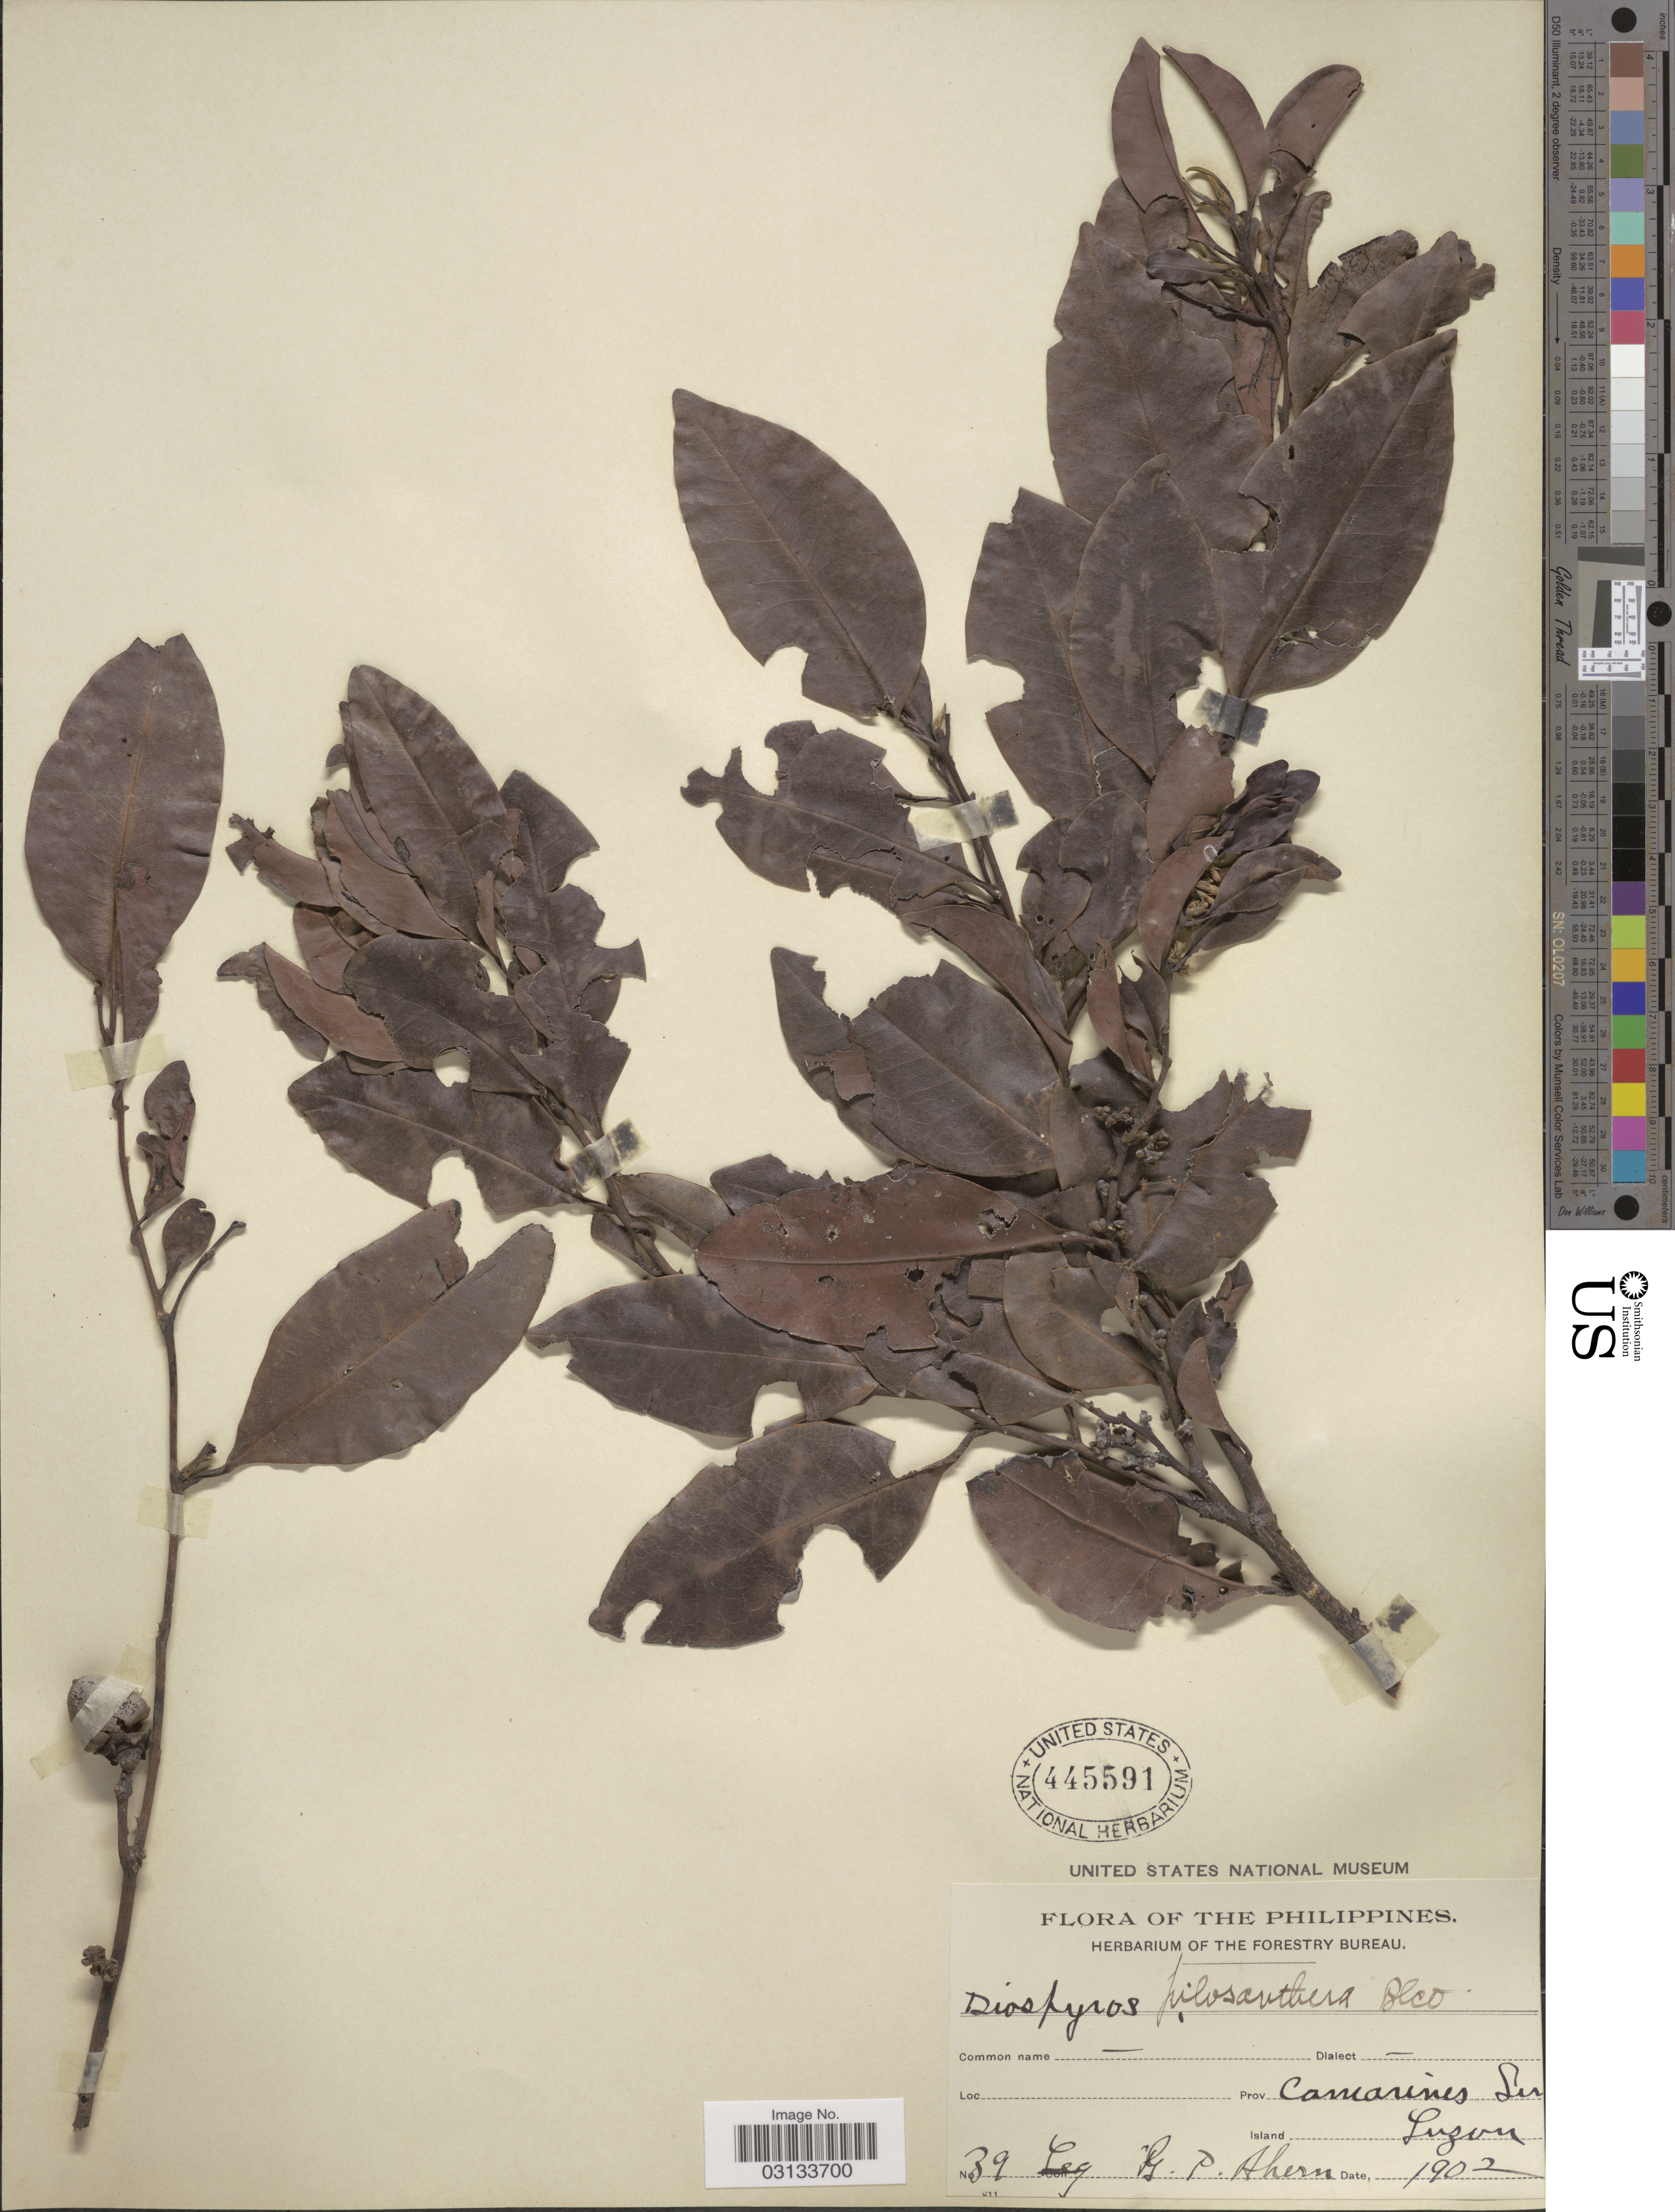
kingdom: Plantae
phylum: Tracheophyta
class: Magnoliopsida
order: Ericales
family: Ebenaceae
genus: Diospyros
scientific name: Diospyros pilosanthera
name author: Blanco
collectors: G. Ahern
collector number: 39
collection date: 1902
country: Philippines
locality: Prov. Camarines Sur. Luzon.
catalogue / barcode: US 445591